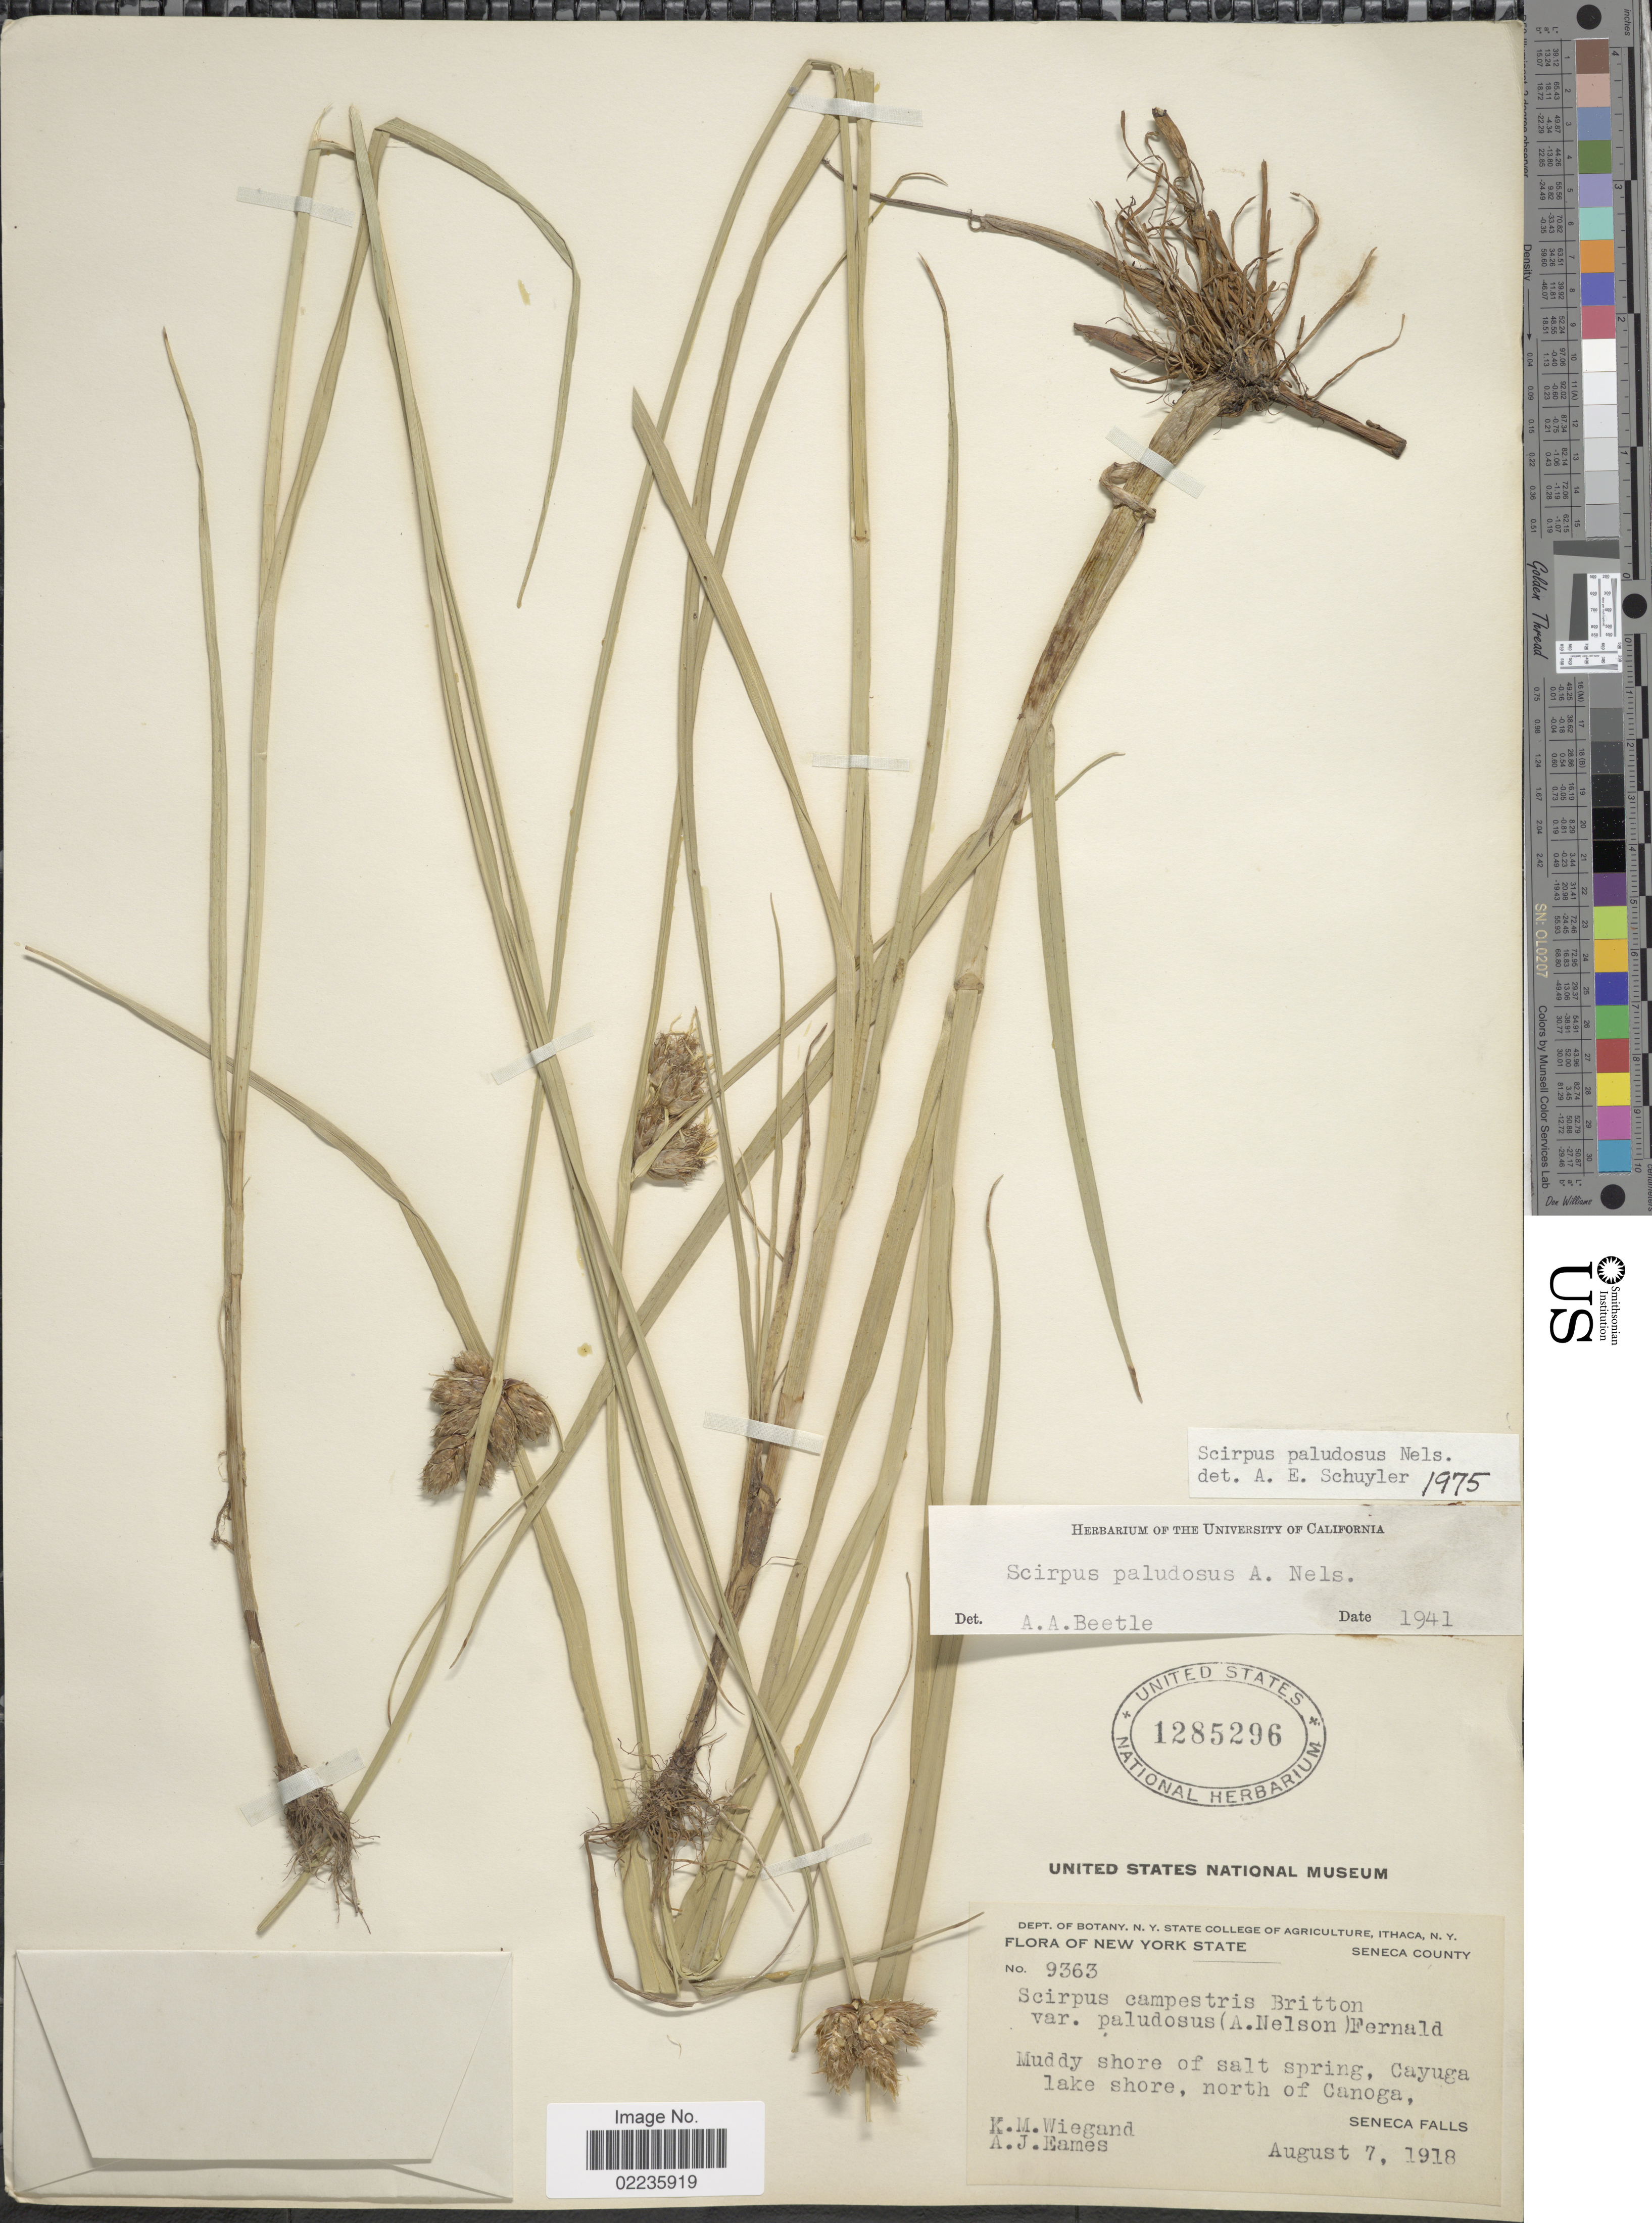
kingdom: Plantae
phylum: Tracheophyta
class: Liliopsida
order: Poales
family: Cyperaceae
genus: Bolboschoenus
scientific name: Bolboschoenus maritimus subsp. paludosus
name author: (A. Nelson) T. Koyama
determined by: Strong, M. T., (US), Smithsonian Institution - National Museum of Natural History (UNITED STATES)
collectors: K. M. Wiegand & A. J. Eames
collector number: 9363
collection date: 1918-08-07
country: United States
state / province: New York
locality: Seneca County. Muddy shore of salt spring, Cayuga lake shore, north of Canoga, Seneca Falls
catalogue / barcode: US 1285296